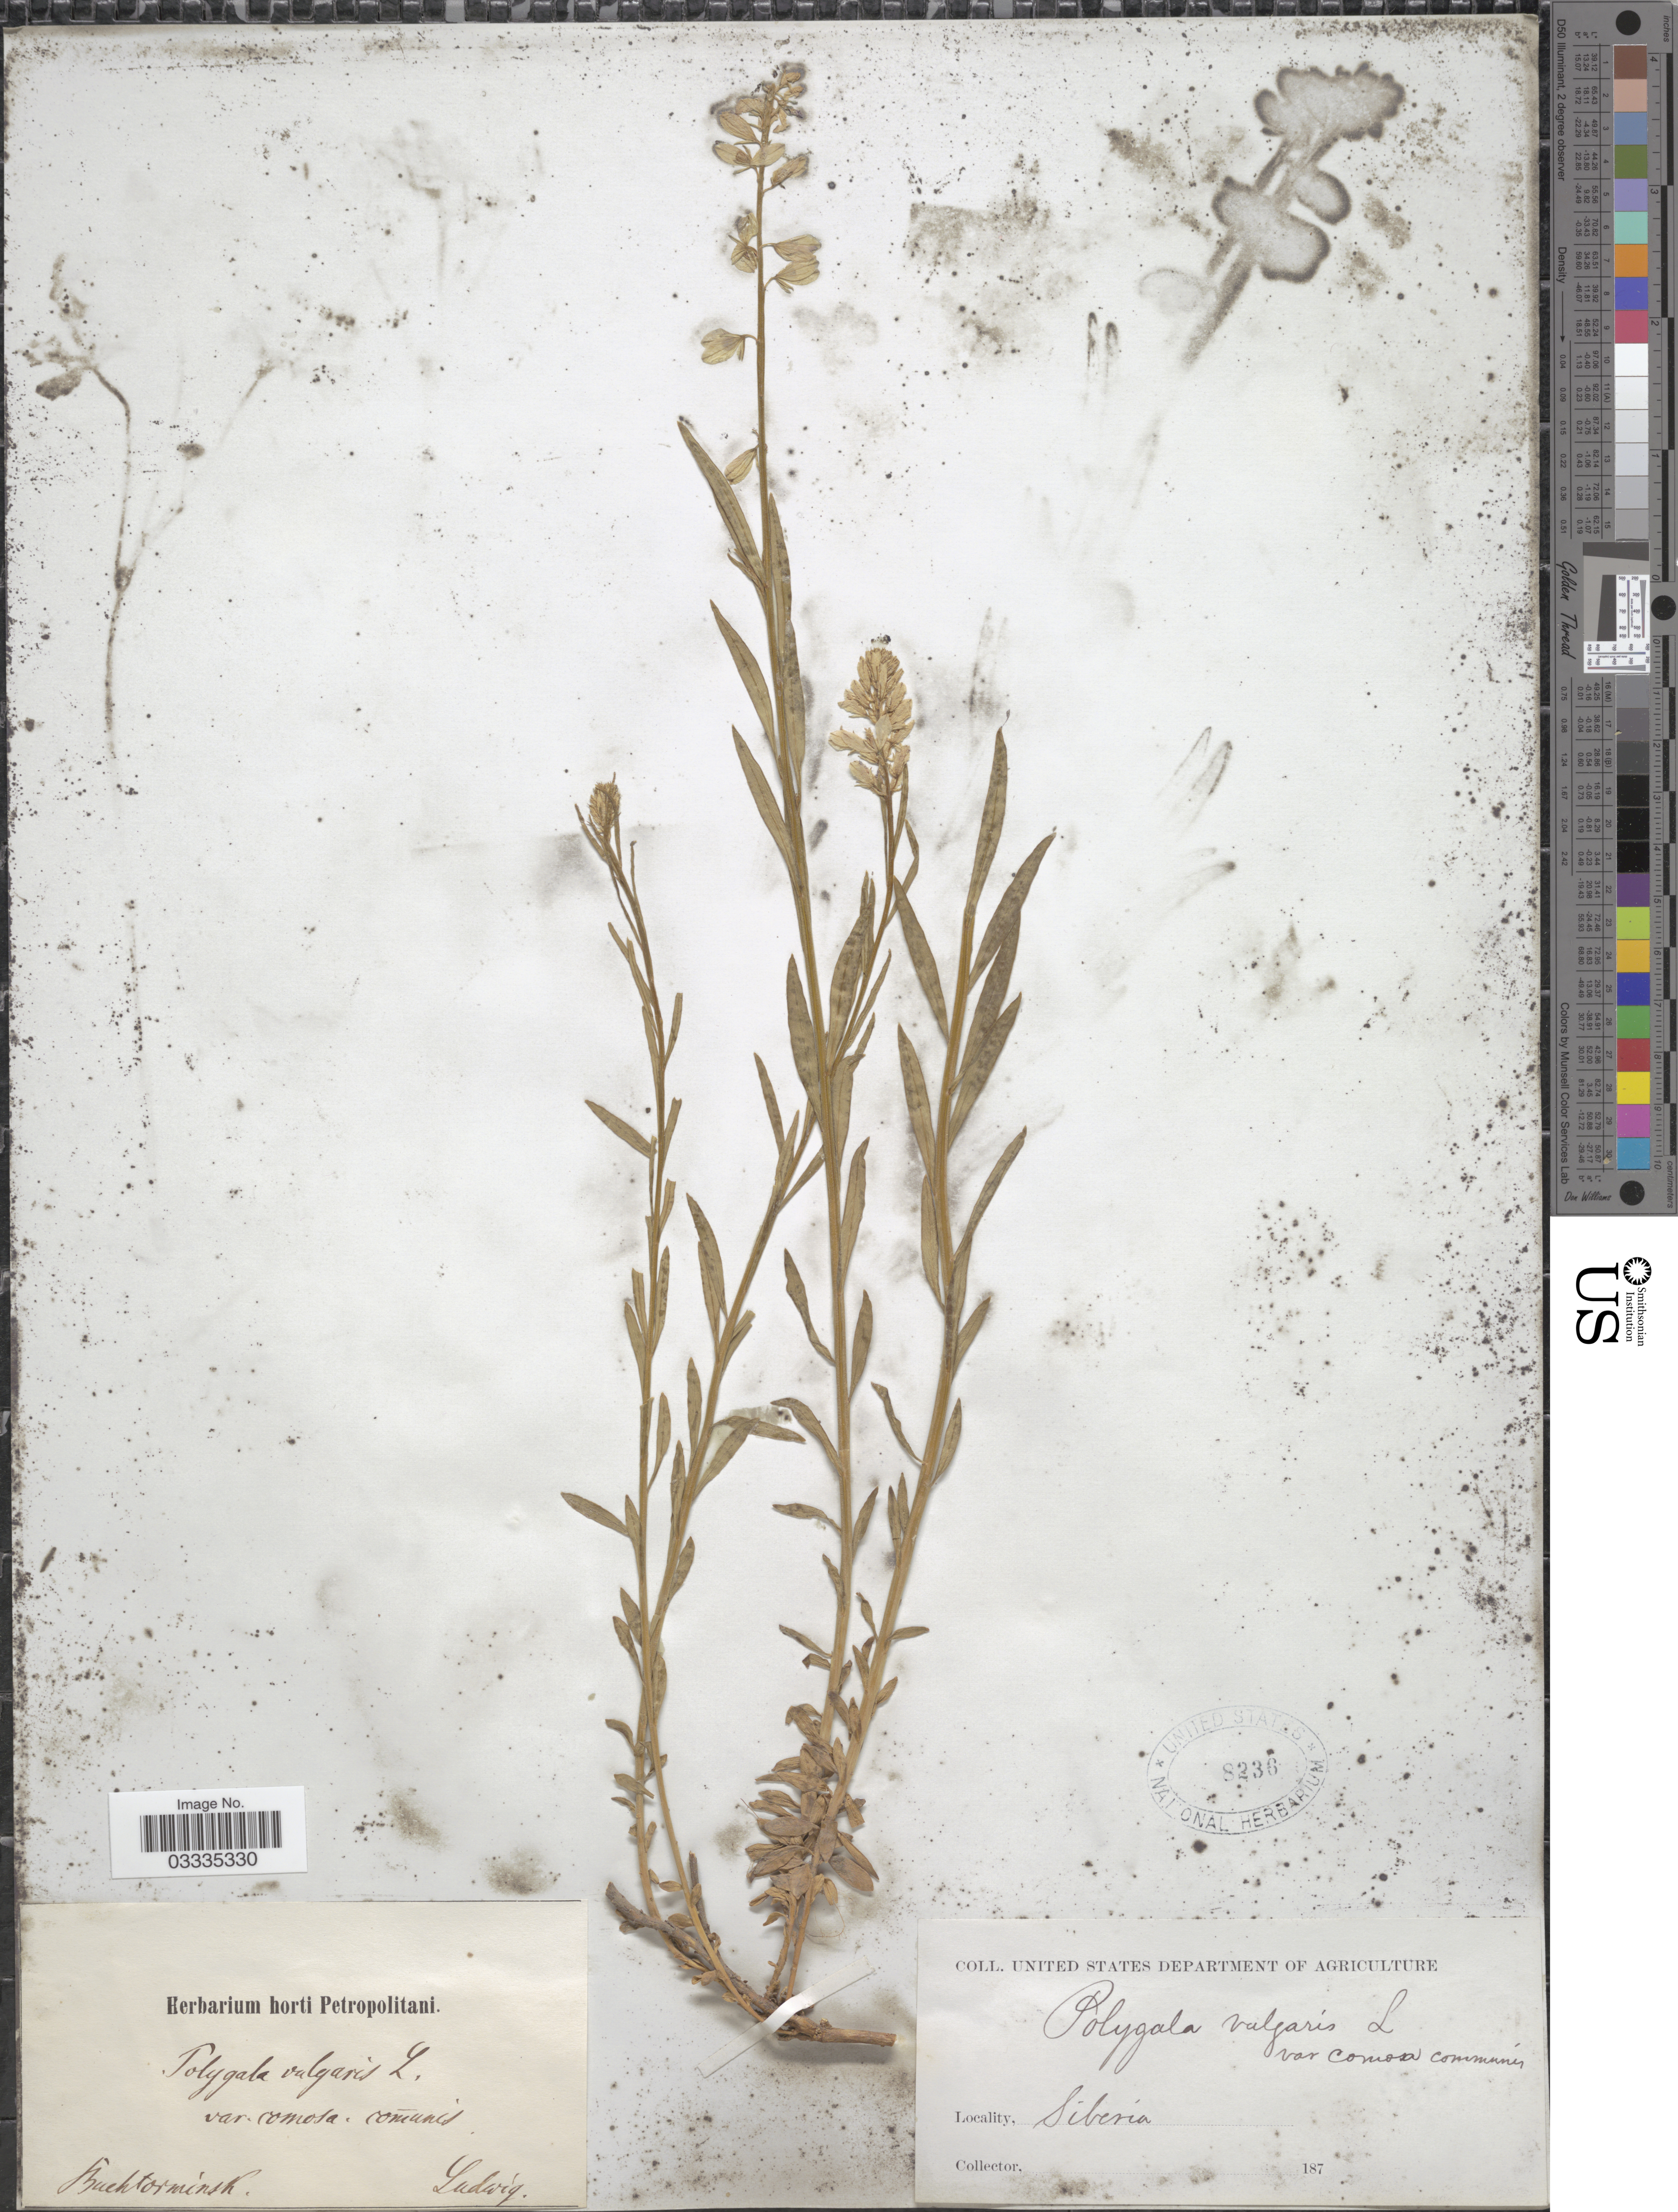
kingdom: Plantae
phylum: Tracheophyta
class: Magnoliopsida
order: Fabales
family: Polygalaceae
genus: Polygala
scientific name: Polygala vulgaris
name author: L.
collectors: Ludwig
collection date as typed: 187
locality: Buchtorminsk. Siberia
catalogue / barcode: US 8236